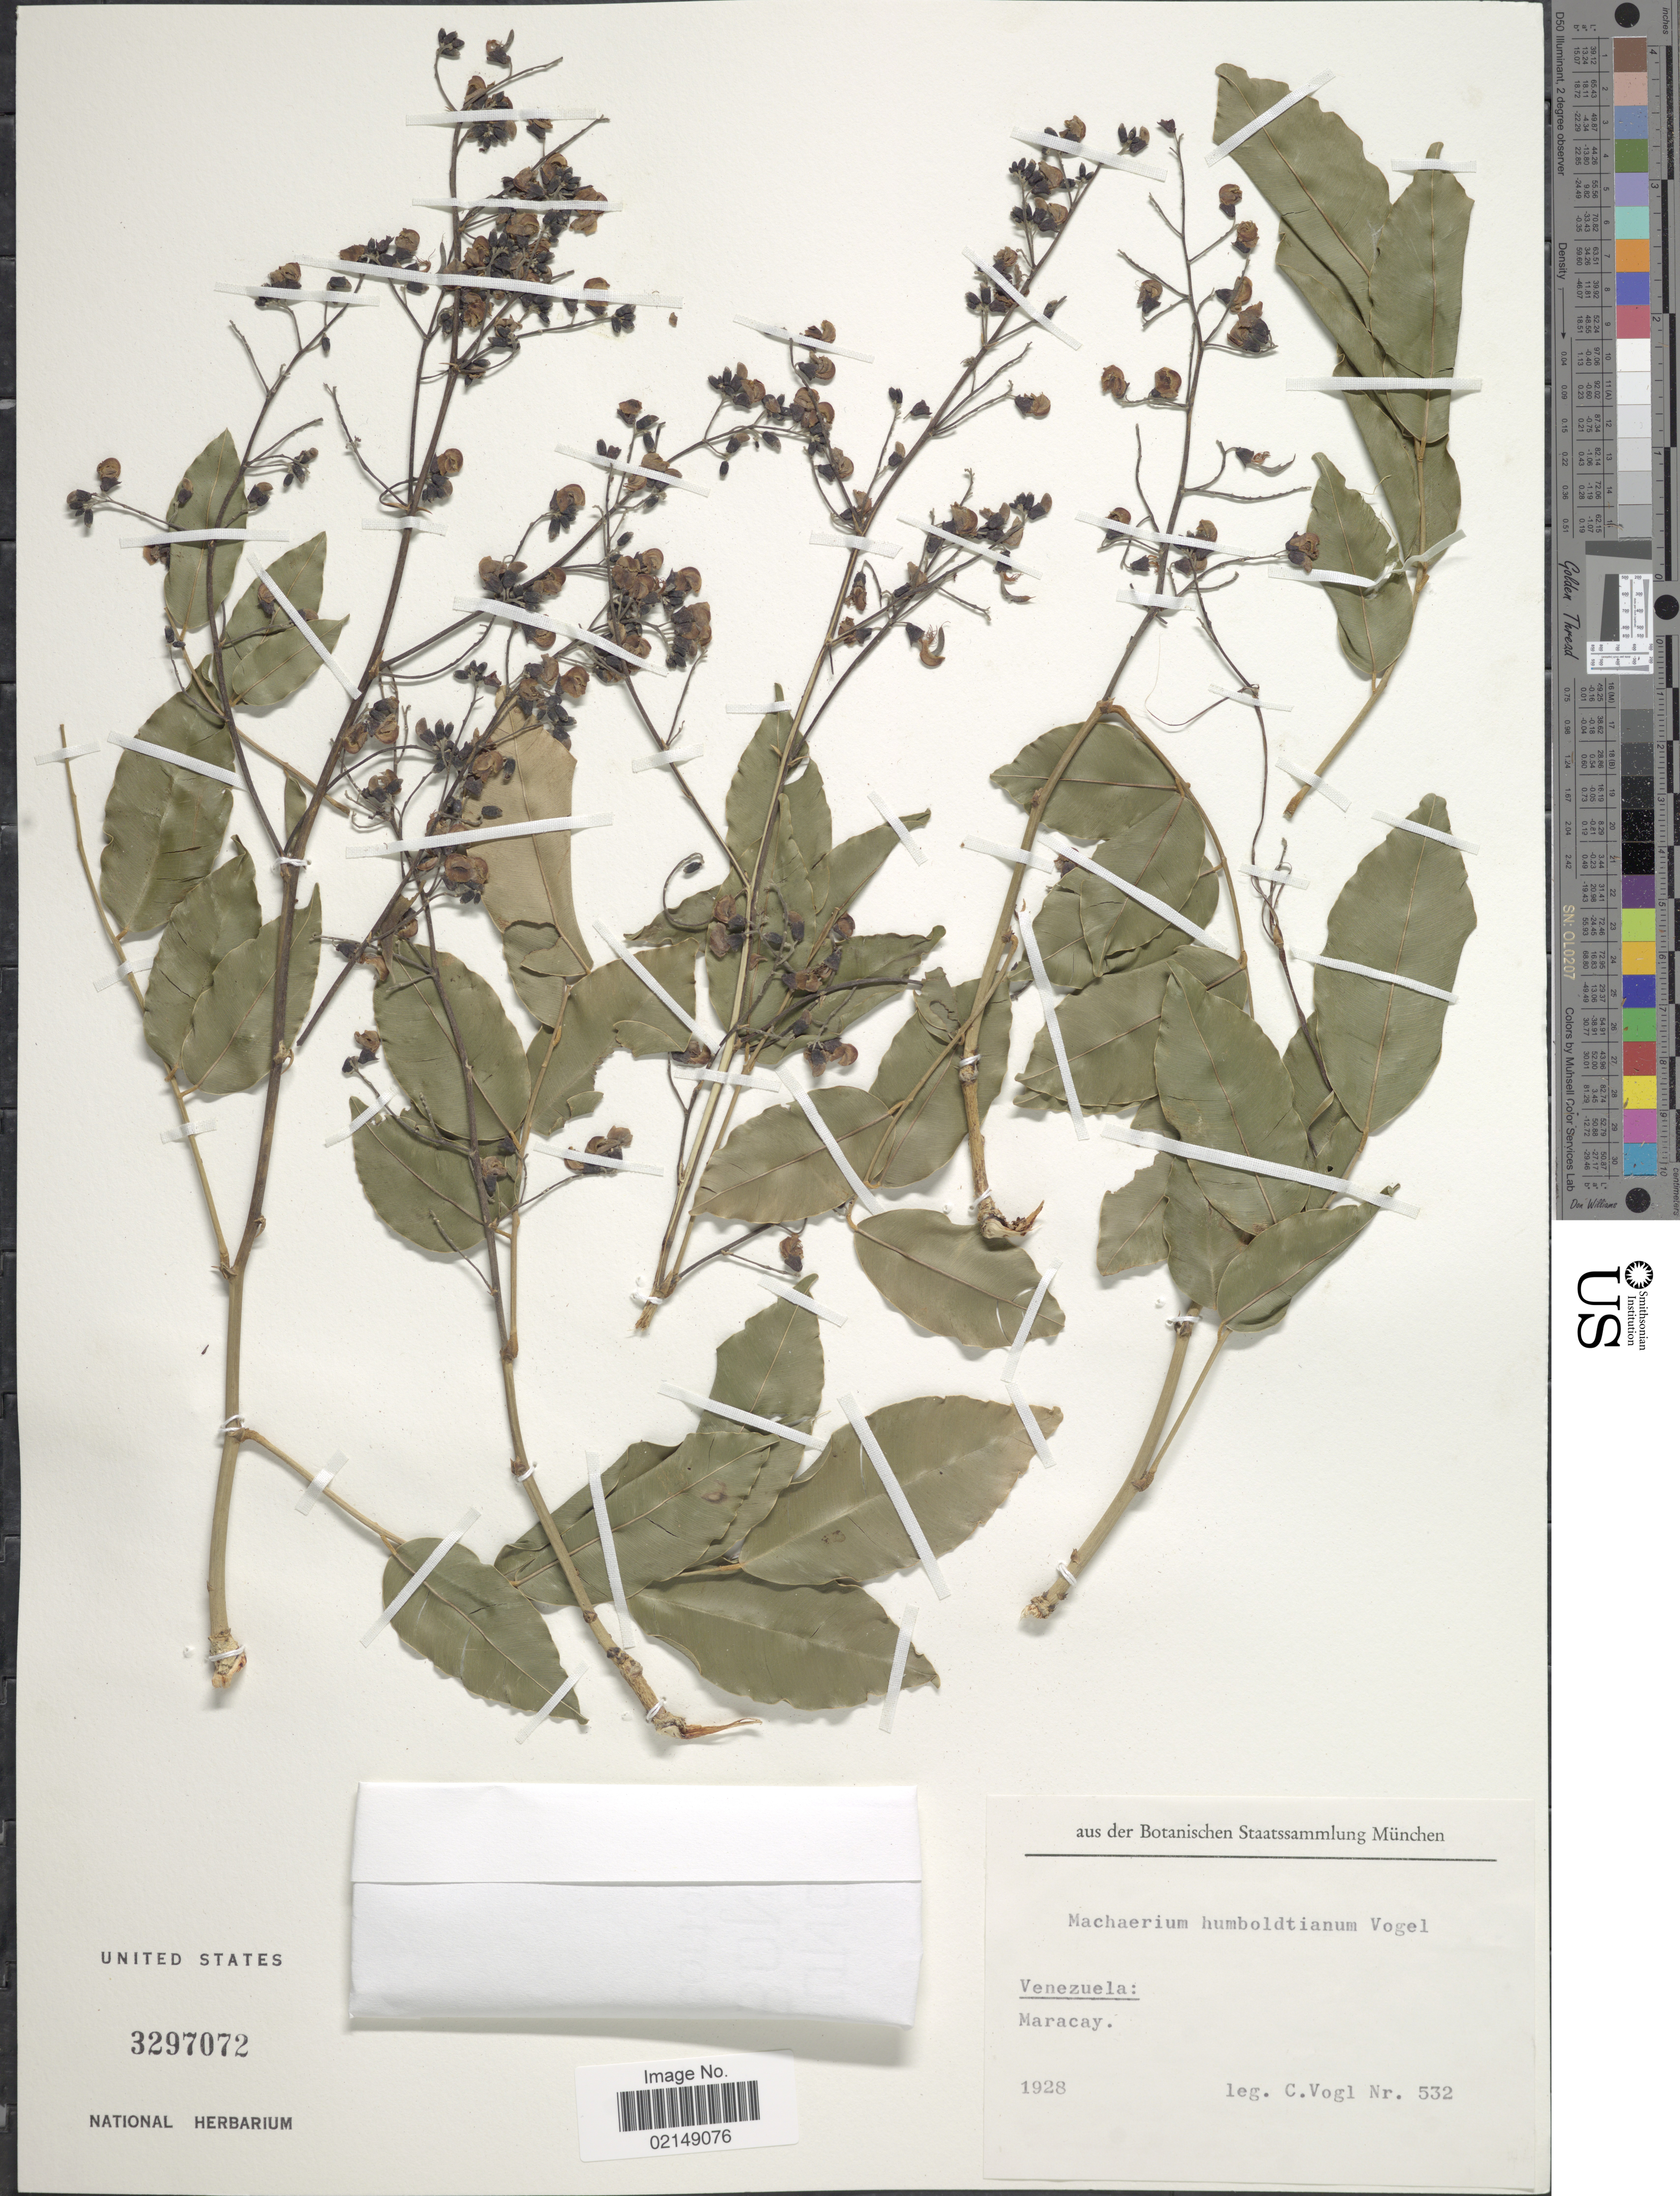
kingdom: Plantae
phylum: Tracheophyta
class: Magnoliopsida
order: Fabales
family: Fabaceae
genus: Machaerium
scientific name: Machaerium humboldtianum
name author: Vogel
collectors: C. Vogel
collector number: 532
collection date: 1928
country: Venezuela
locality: Maracay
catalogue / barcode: US 3297072